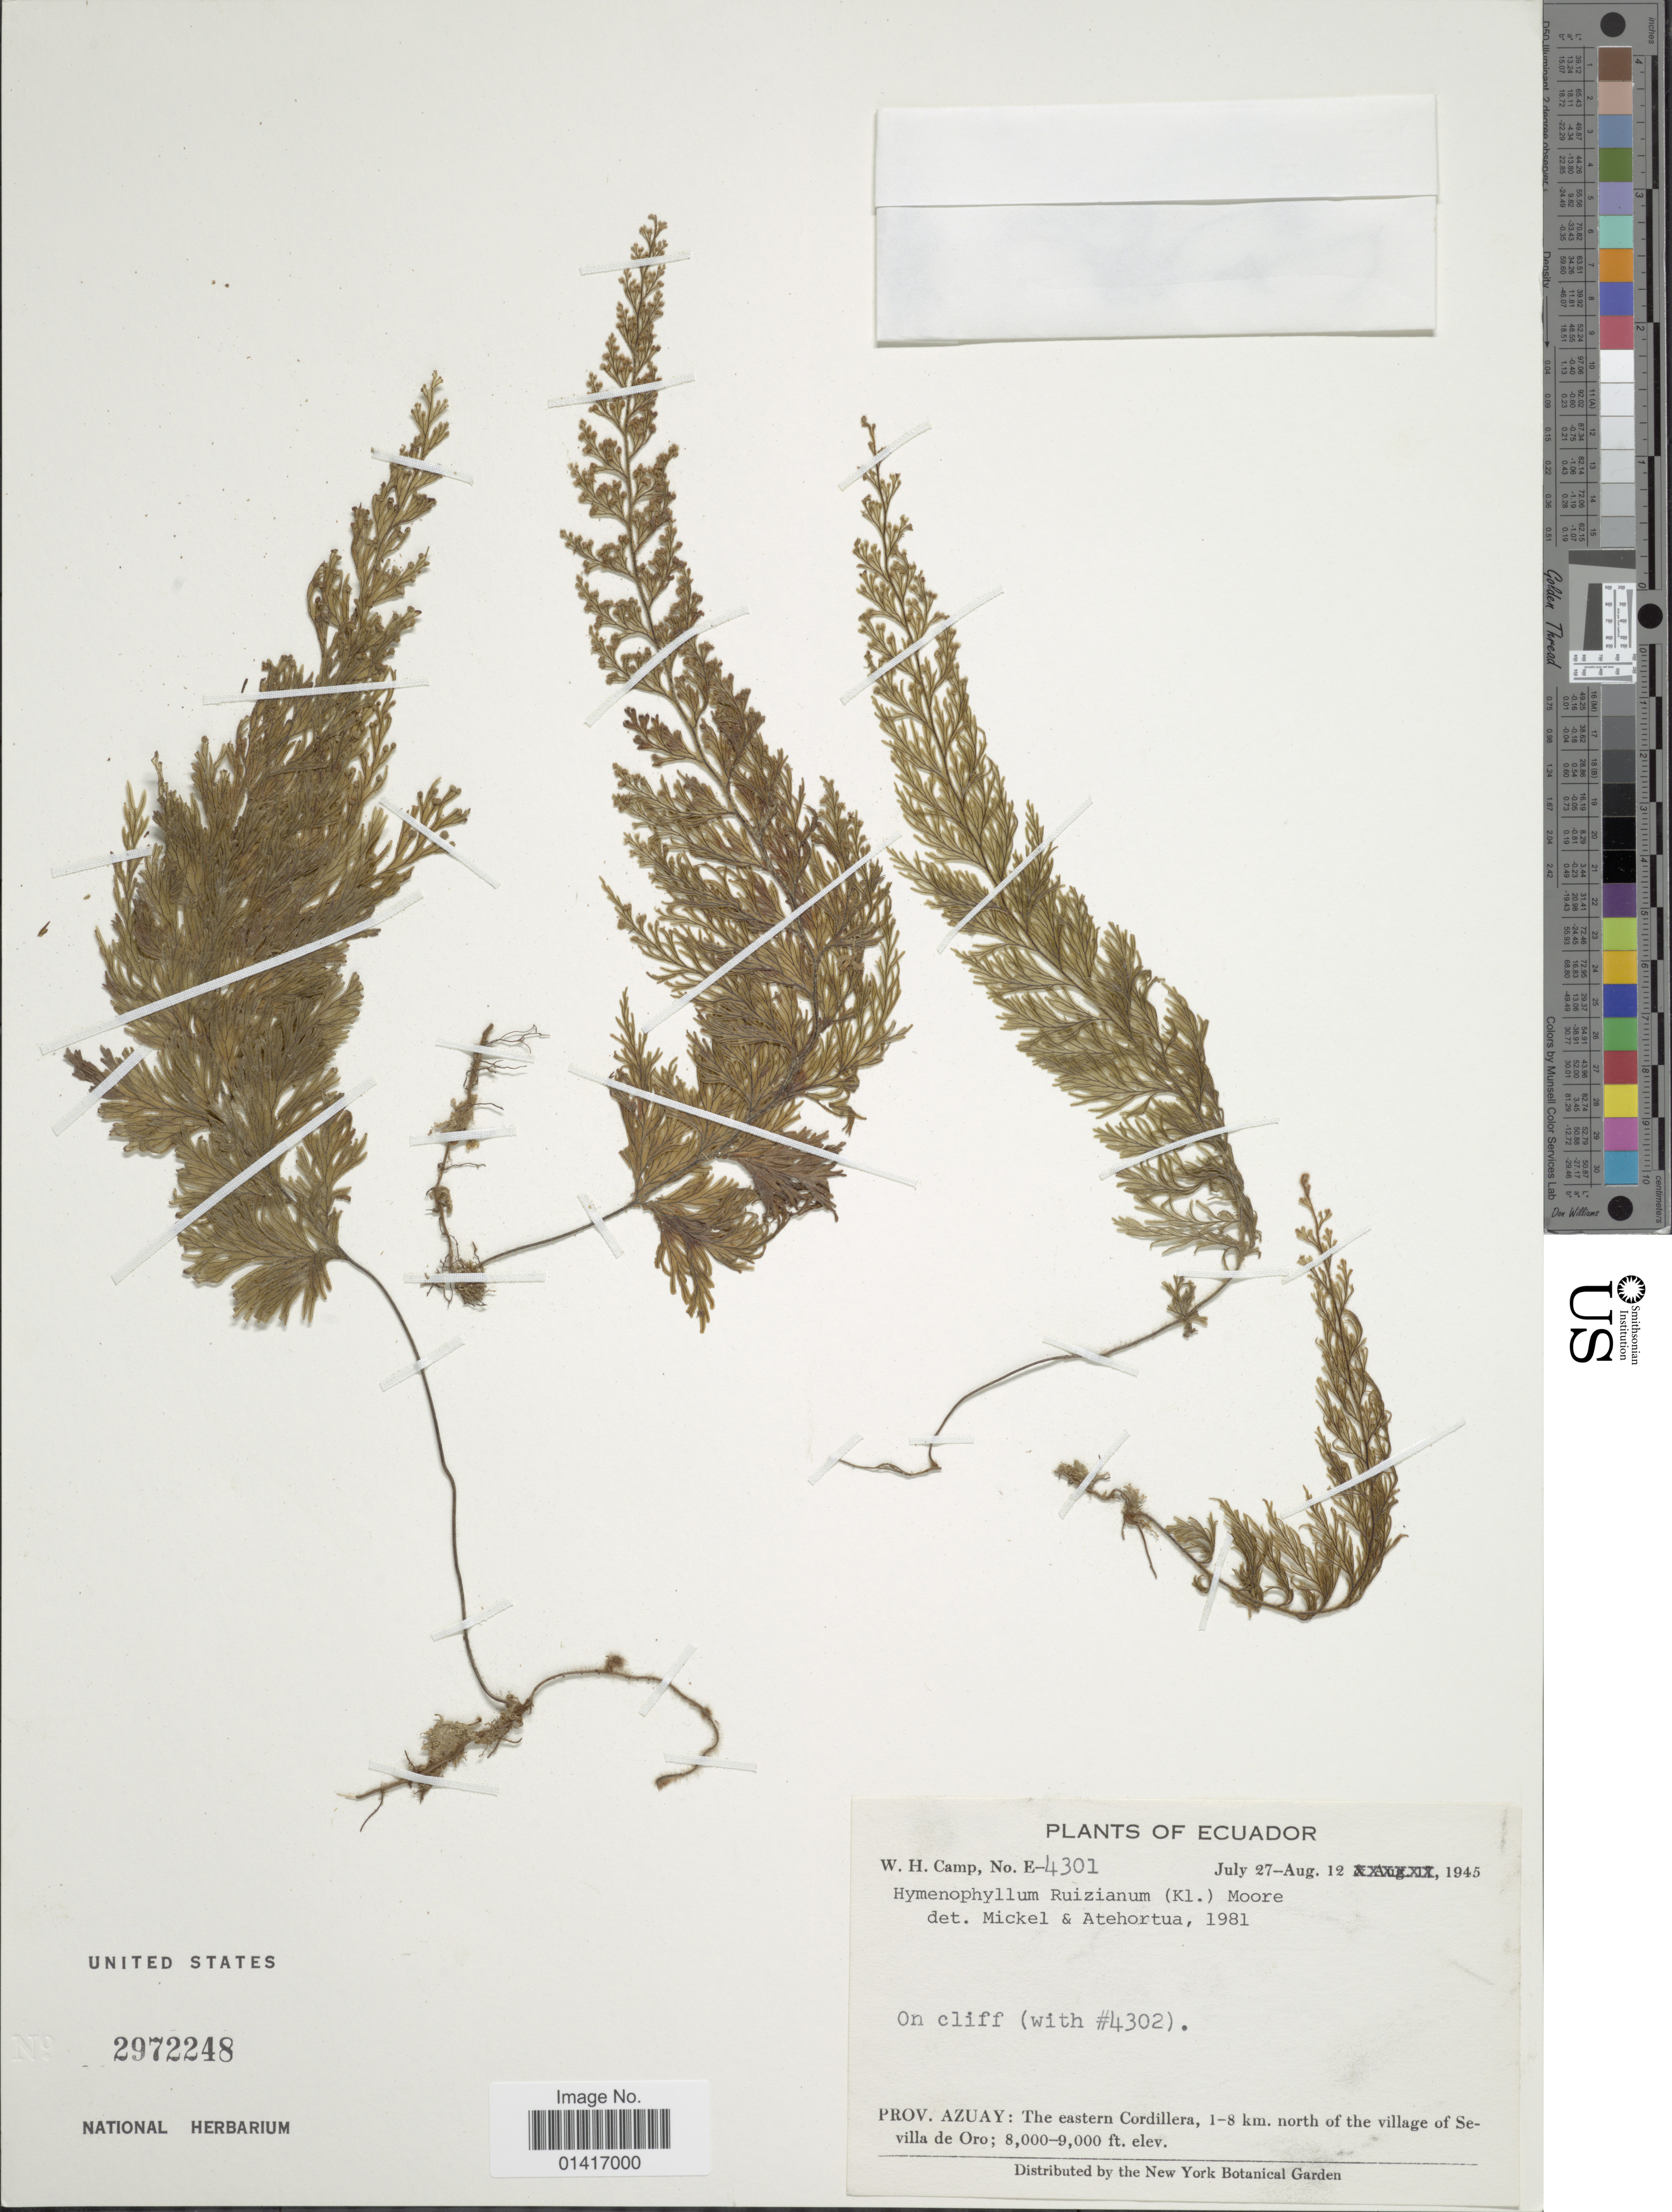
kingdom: Plantae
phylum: Tracheophyta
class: Polypodiopsida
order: Hymenophyllales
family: Hymenophyllaceae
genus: Hymenophyllum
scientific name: Hymenophyllum ruizianum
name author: (Klotzsch) Kunze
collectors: W. H. Camp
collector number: E-4301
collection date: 1945-07-27/1945-08-12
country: Ecuador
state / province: Azuay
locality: Prov. Azuay: the eastern Cordillera, 1-8 km. north of the Village of Sevilla de oro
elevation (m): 2438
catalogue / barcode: US 2972248